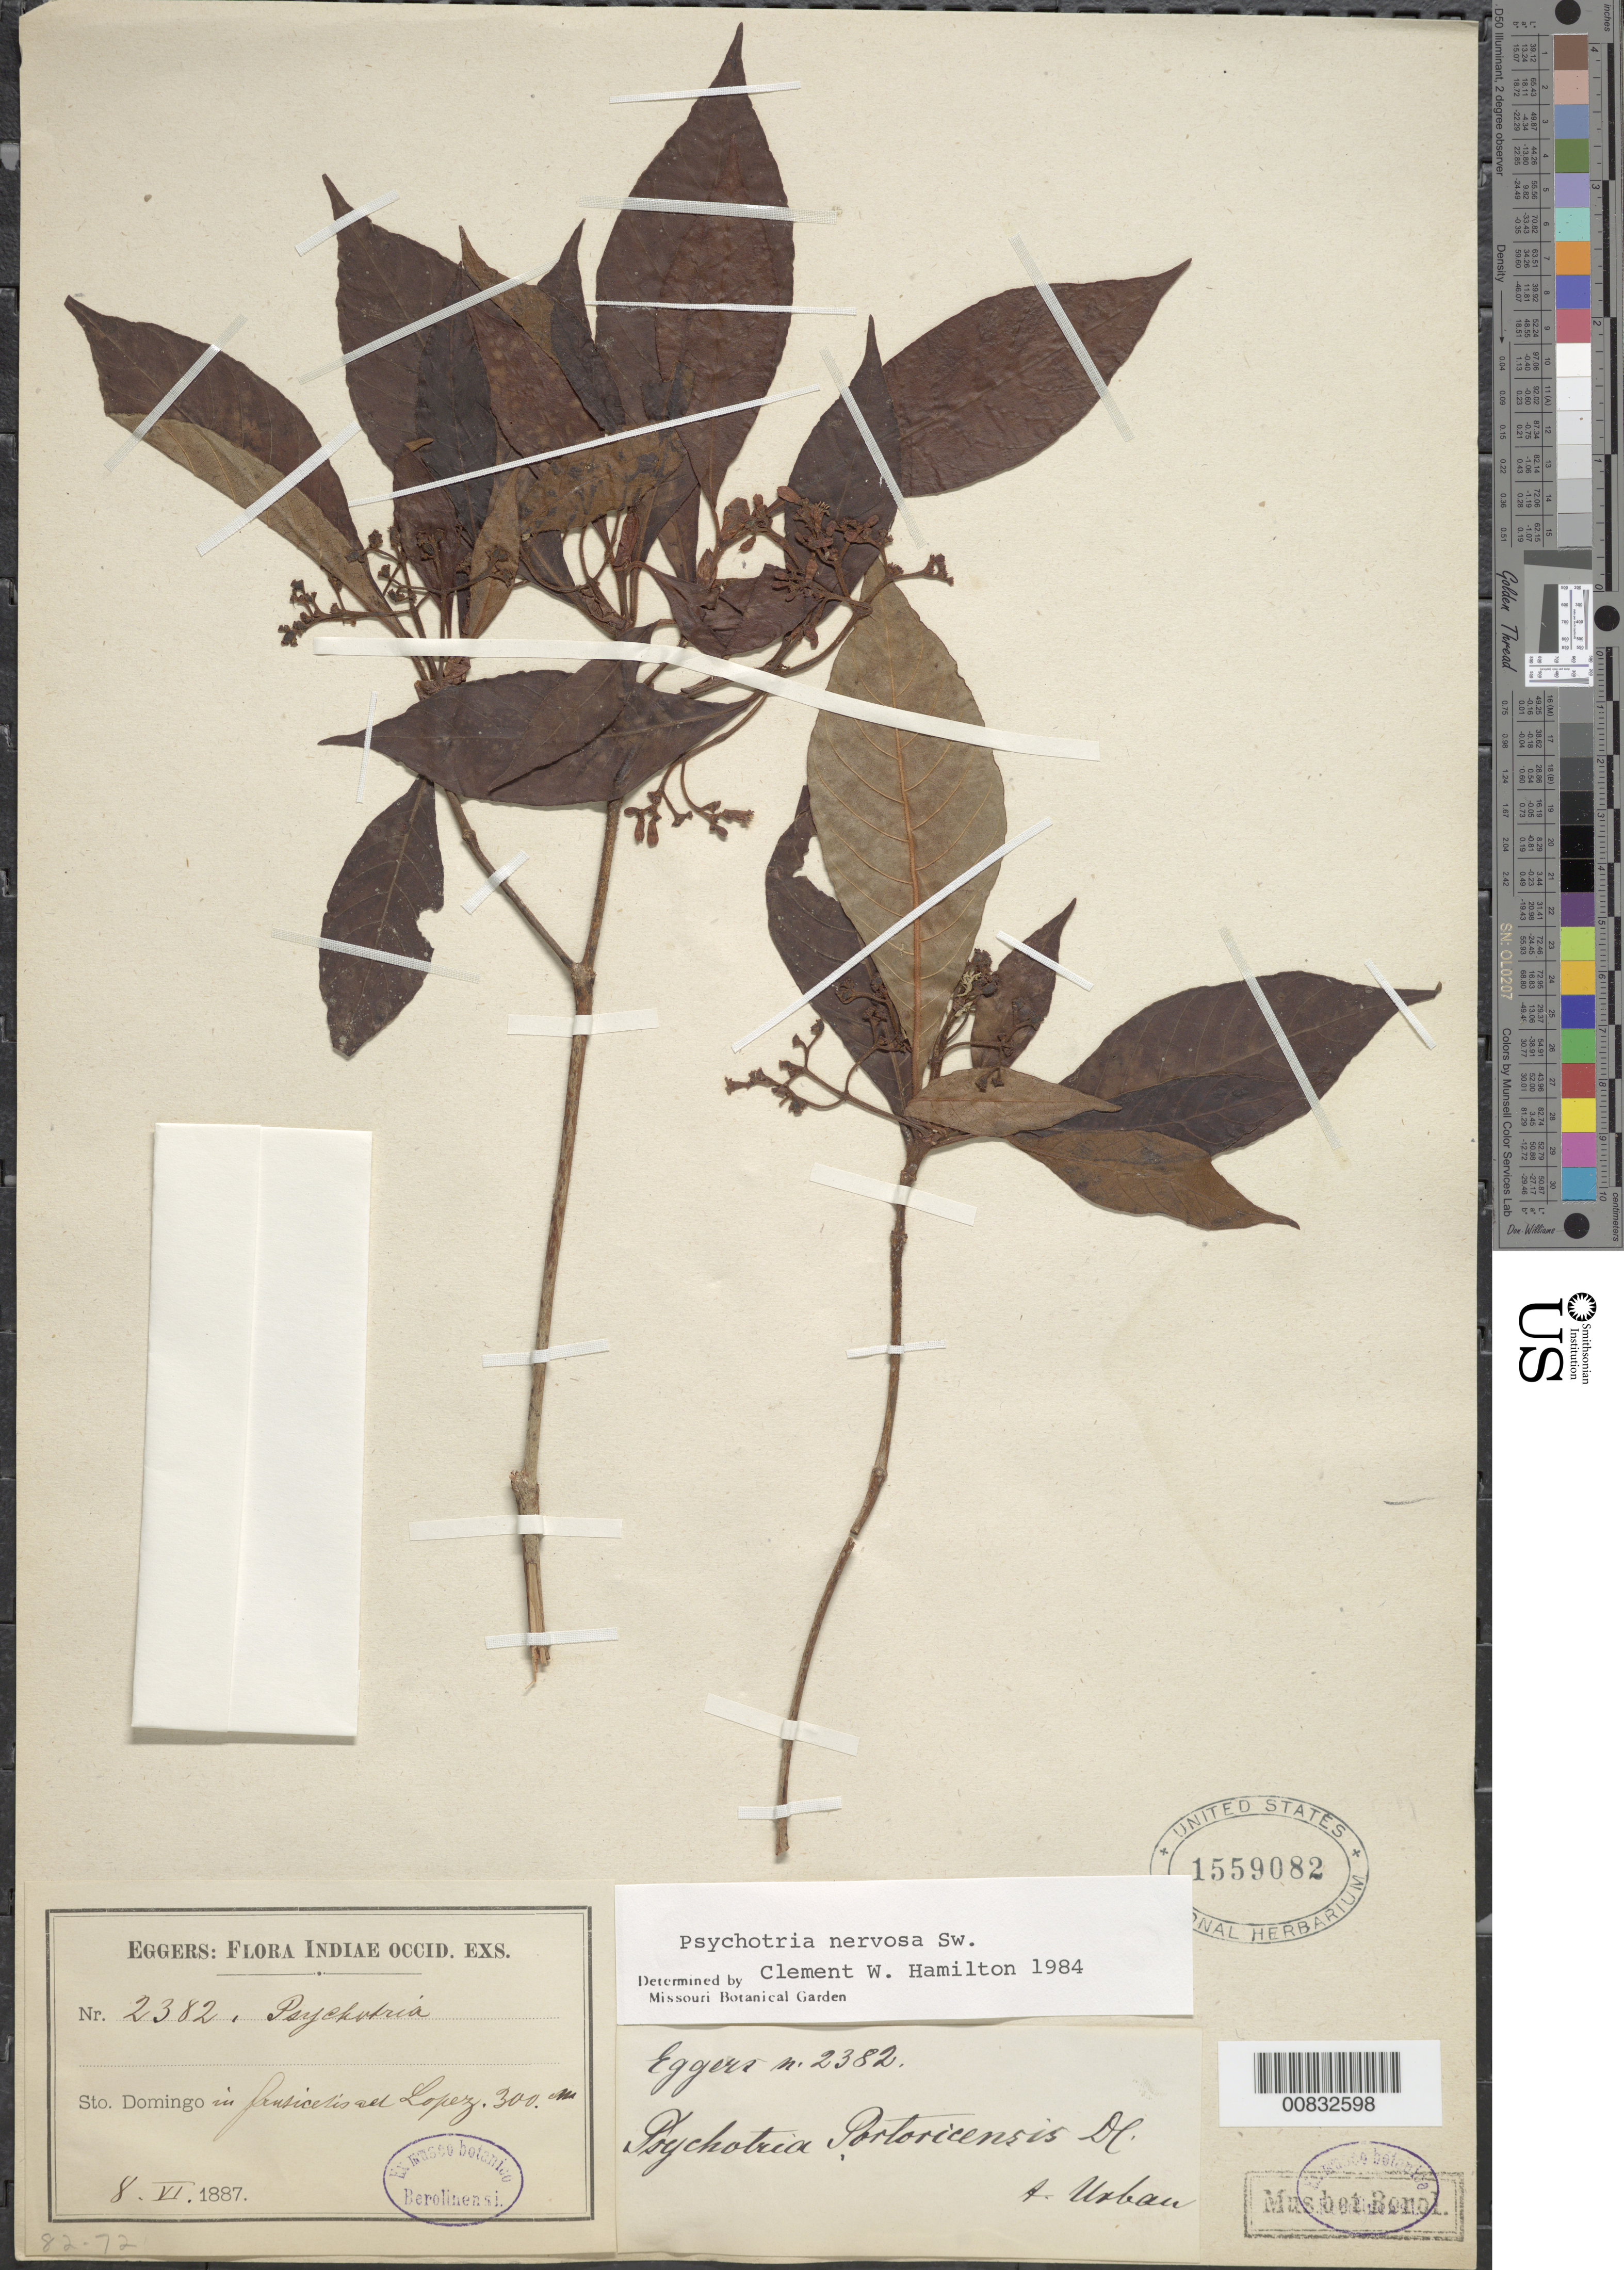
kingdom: Plantae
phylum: Tracheophyta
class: Magnoliopsida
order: Gentianales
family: Rubiaceae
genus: Psychotria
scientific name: Psychotria nervosa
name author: Sw.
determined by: Hamilton, C. W.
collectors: H. F. A. von Eggers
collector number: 2382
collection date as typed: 08 Jun 1887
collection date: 1887-06-08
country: Dominican Republic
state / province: Santiago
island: Hispaniola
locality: Lopez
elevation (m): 300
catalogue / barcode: US 1559082